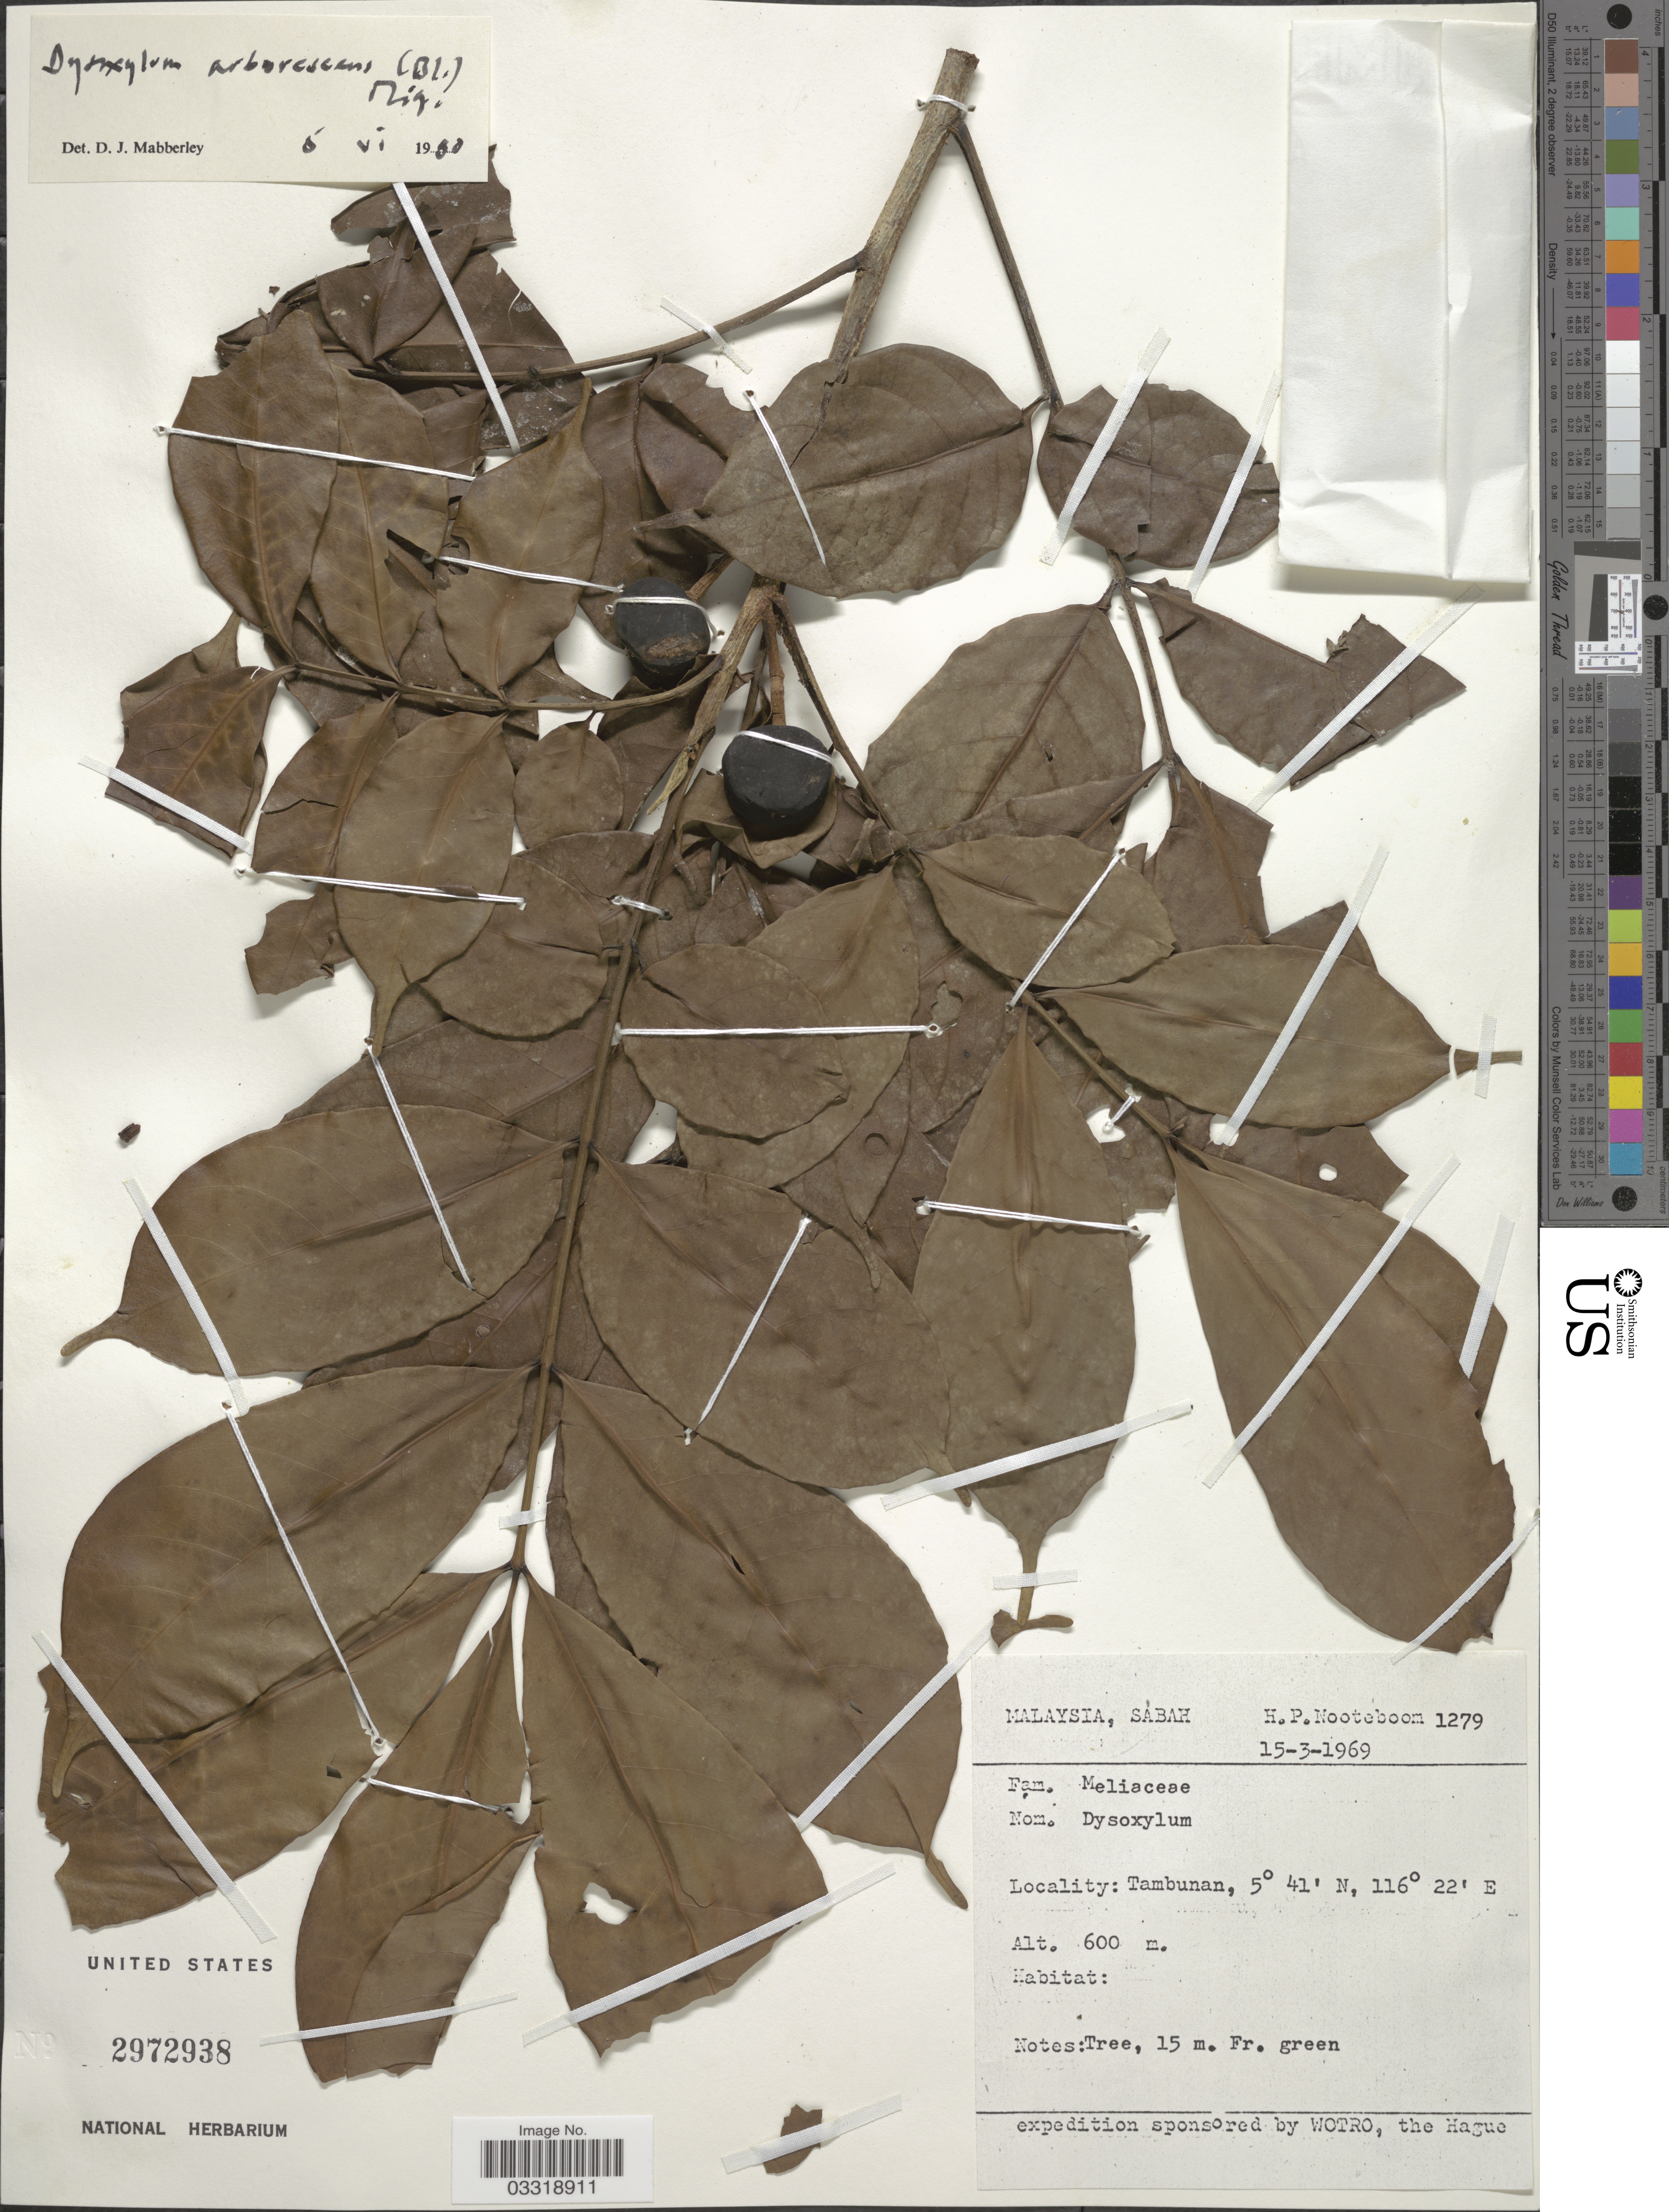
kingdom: Plantae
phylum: Tracheophyta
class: Magnoliopsida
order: Sapindales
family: Meliaceae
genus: Goniocheton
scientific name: Goniocheton arborescens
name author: Blume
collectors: H. P. Nooteboom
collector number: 1279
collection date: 1969-03-15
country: Malaysia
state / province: Sabah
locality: Tambunan.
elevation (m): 600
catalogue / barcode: US 2972938